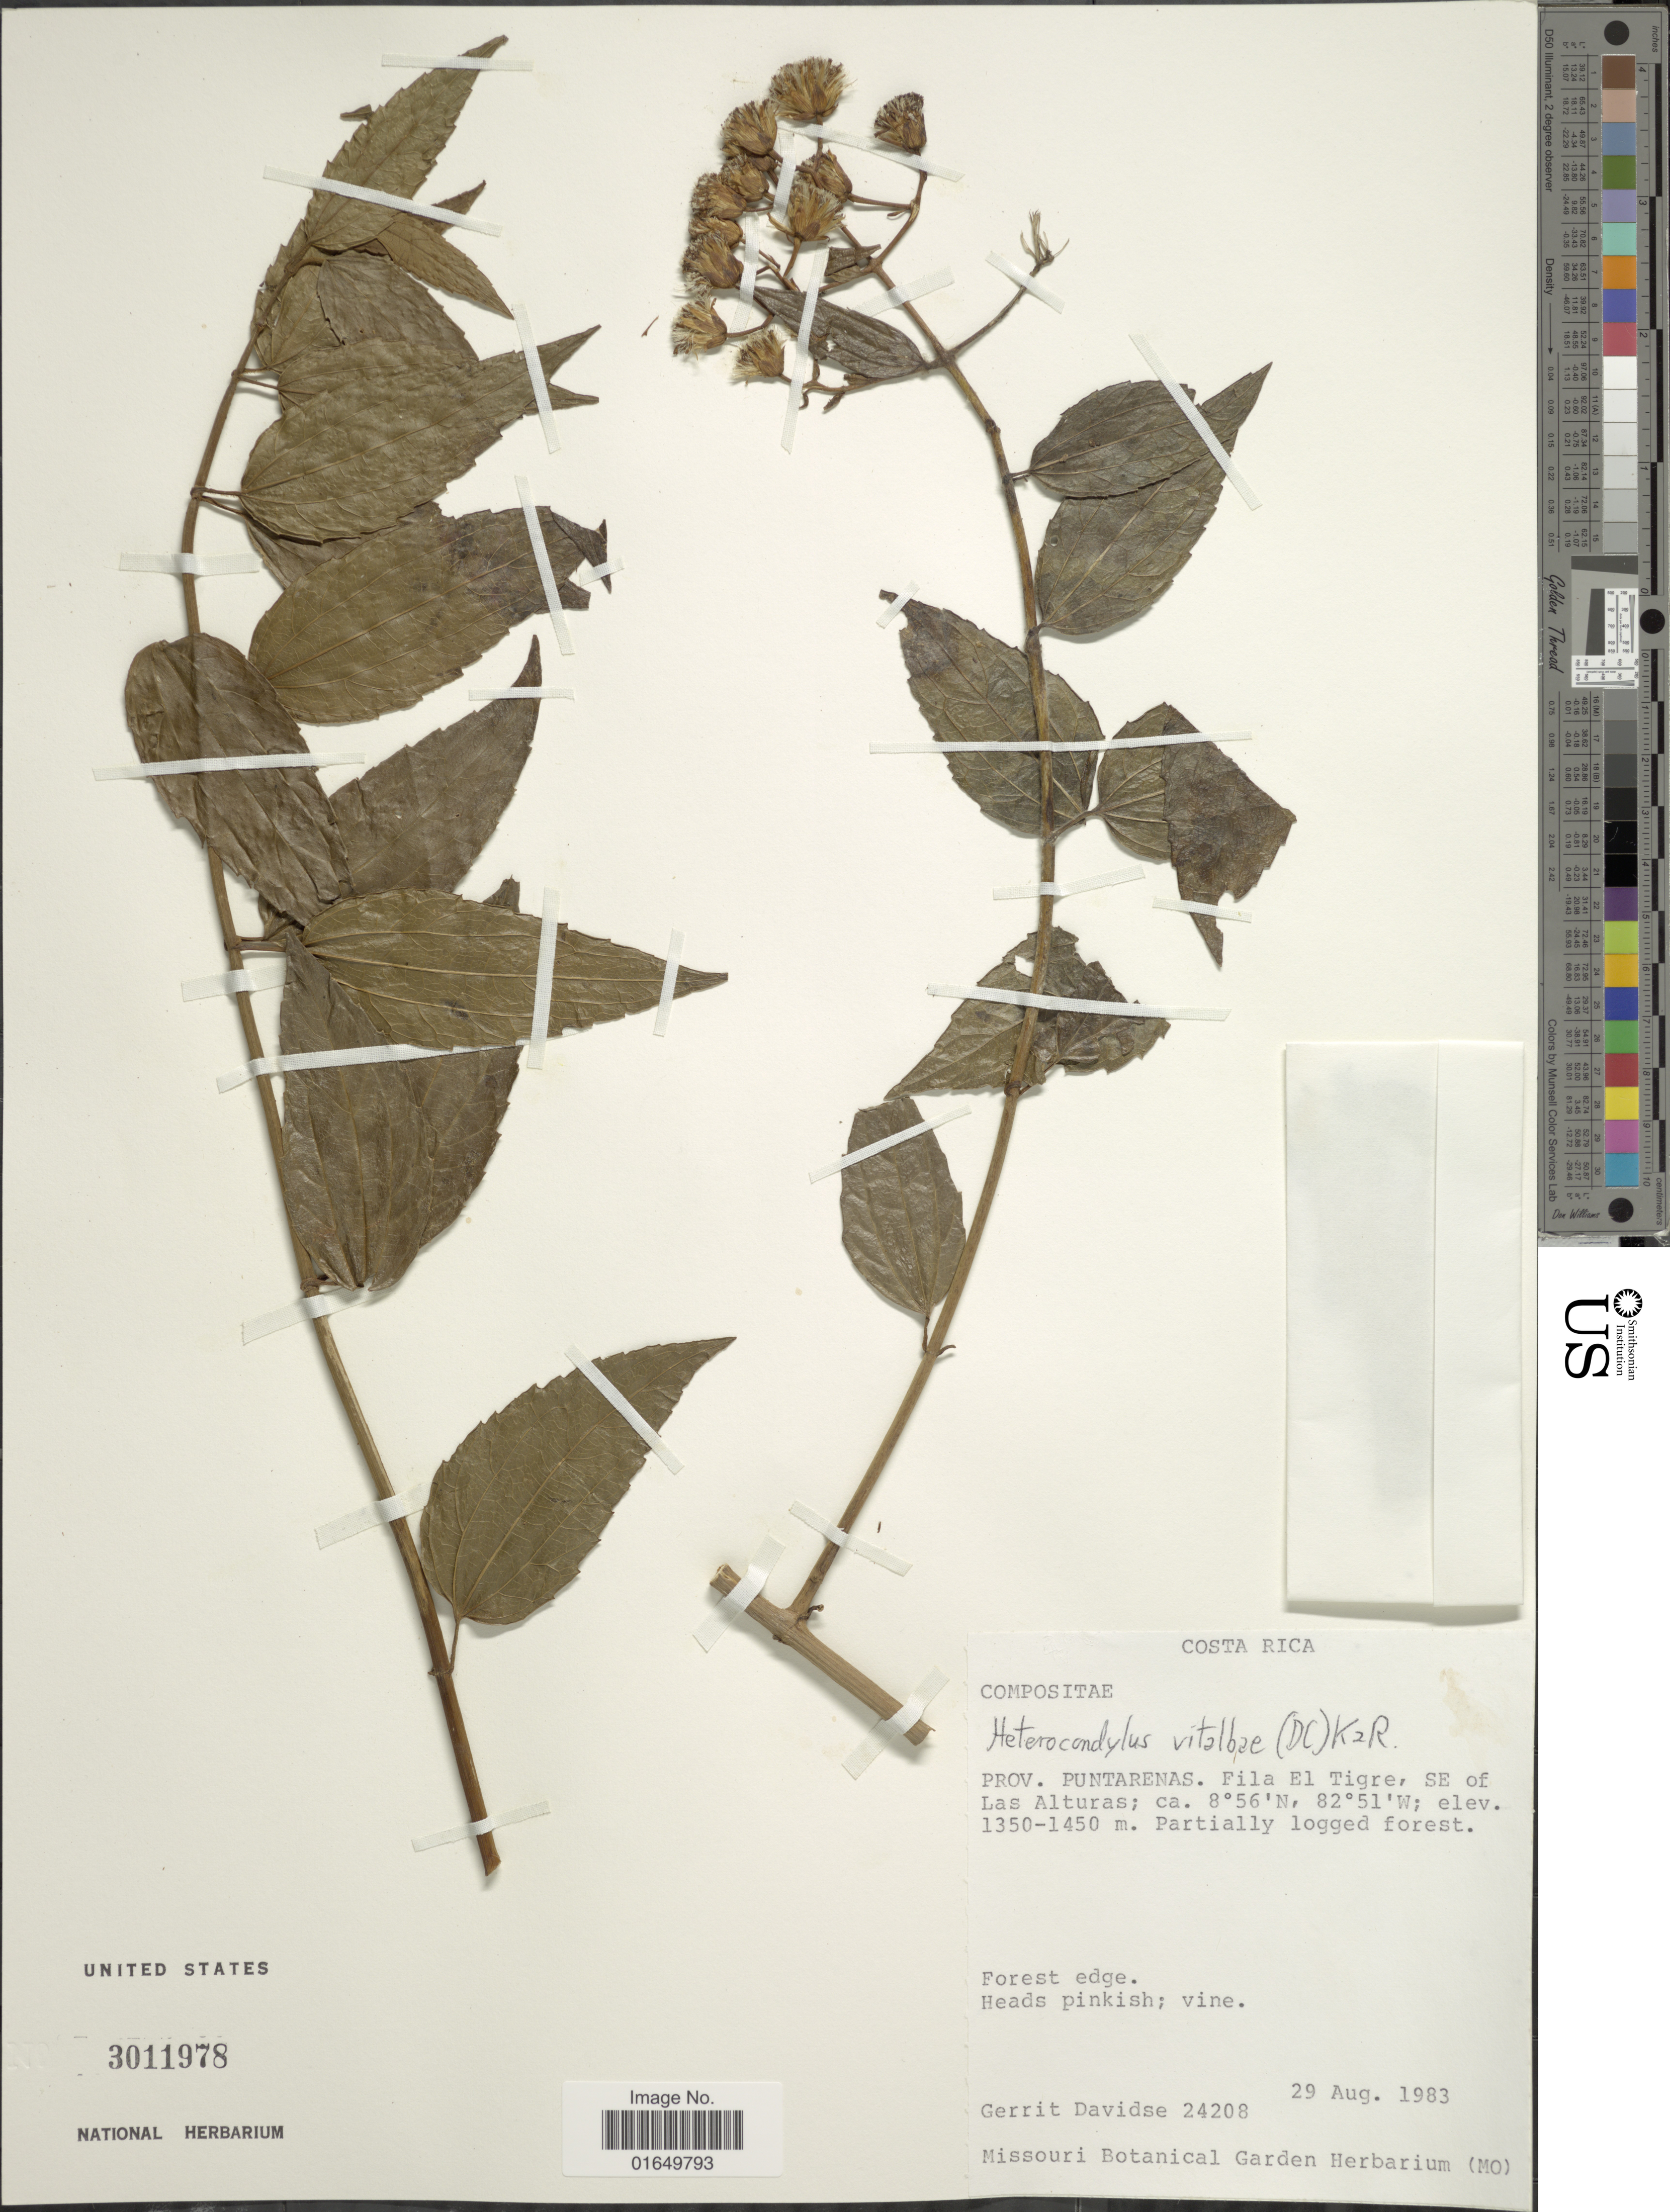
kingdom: Plantae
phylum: Tracheophyta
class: Magnoliopsida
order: Asterales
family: Asteraceae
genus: Heterocondylus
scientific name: Heterocondylus vitalbae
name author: (DC.) R.M. King & H. Rob.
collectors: G. Davidse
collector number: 24208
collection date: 1983-08-29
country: Costa Rica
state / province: Puntarenas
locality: Fila El Tigre, SE of Las Alturas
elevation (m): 1350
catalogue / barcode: US 3011978